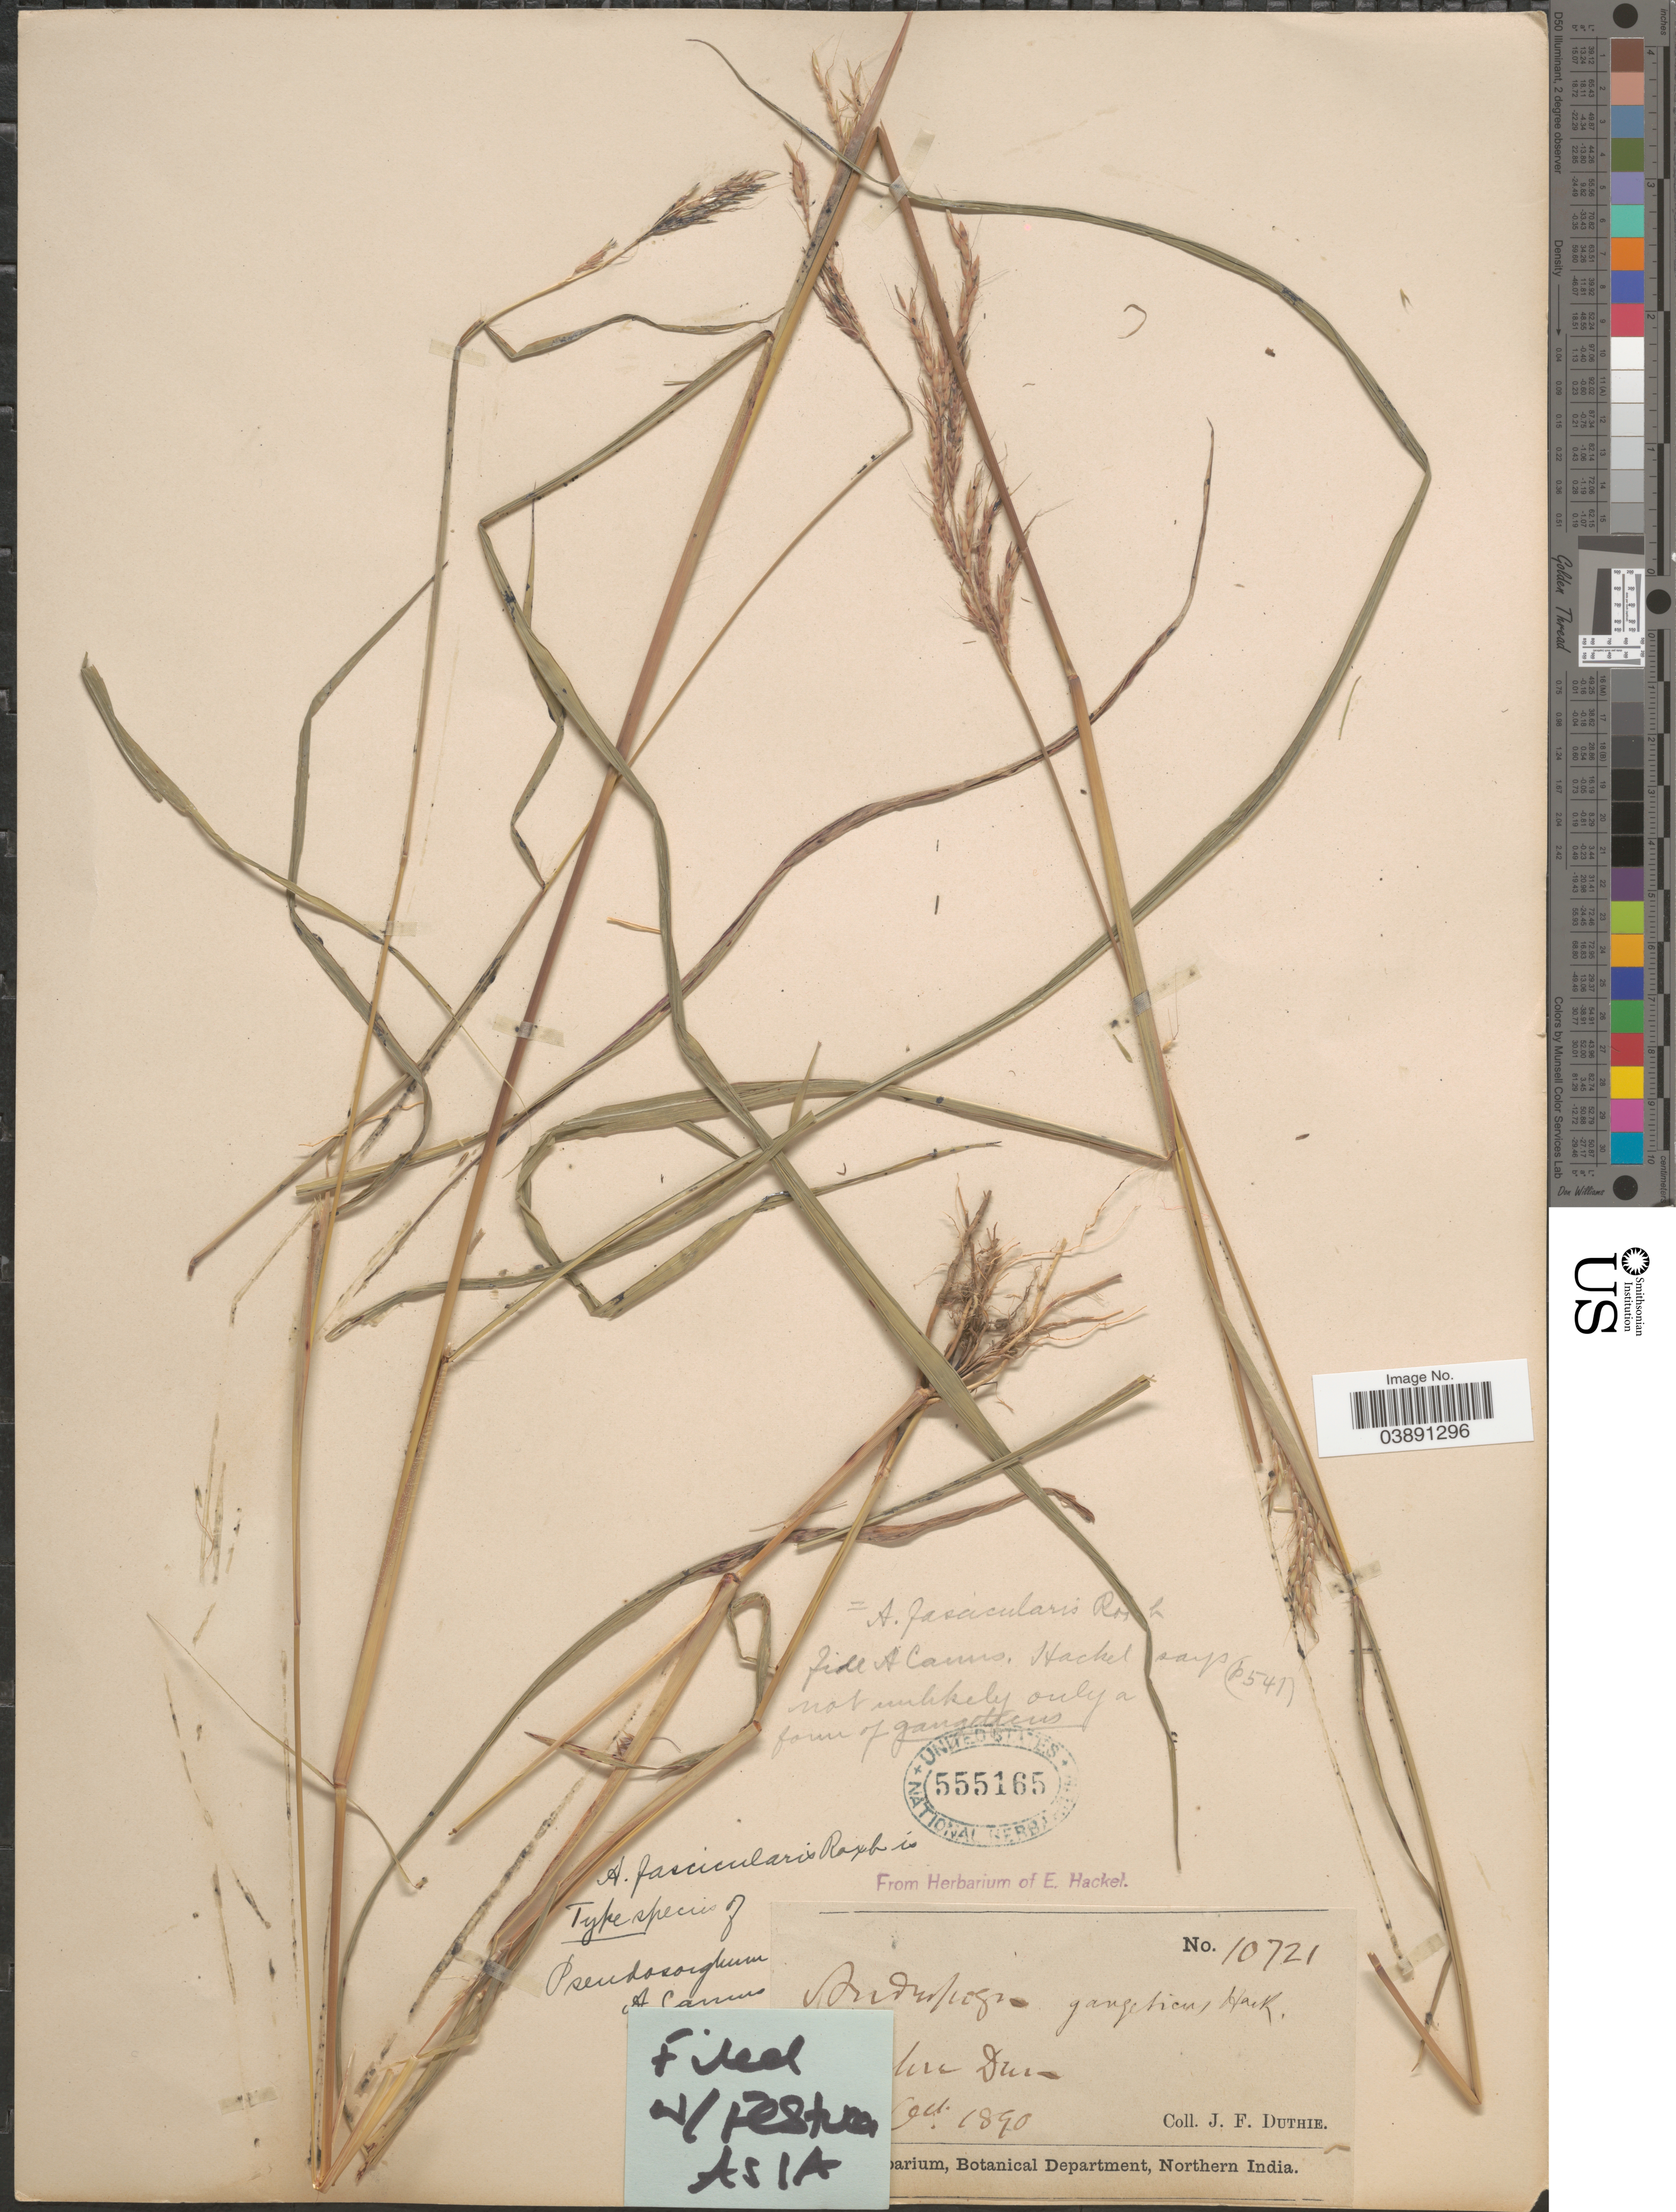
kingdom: Plantae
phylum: Tracheophyta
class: Liliopsida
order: Poales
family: Poaceae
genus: Festuca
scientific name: Festuca sp.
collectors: J. F. Duthie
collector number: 10721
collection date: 1890-10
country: India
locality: [illegible text]hu Dun.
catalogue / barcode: US 555165